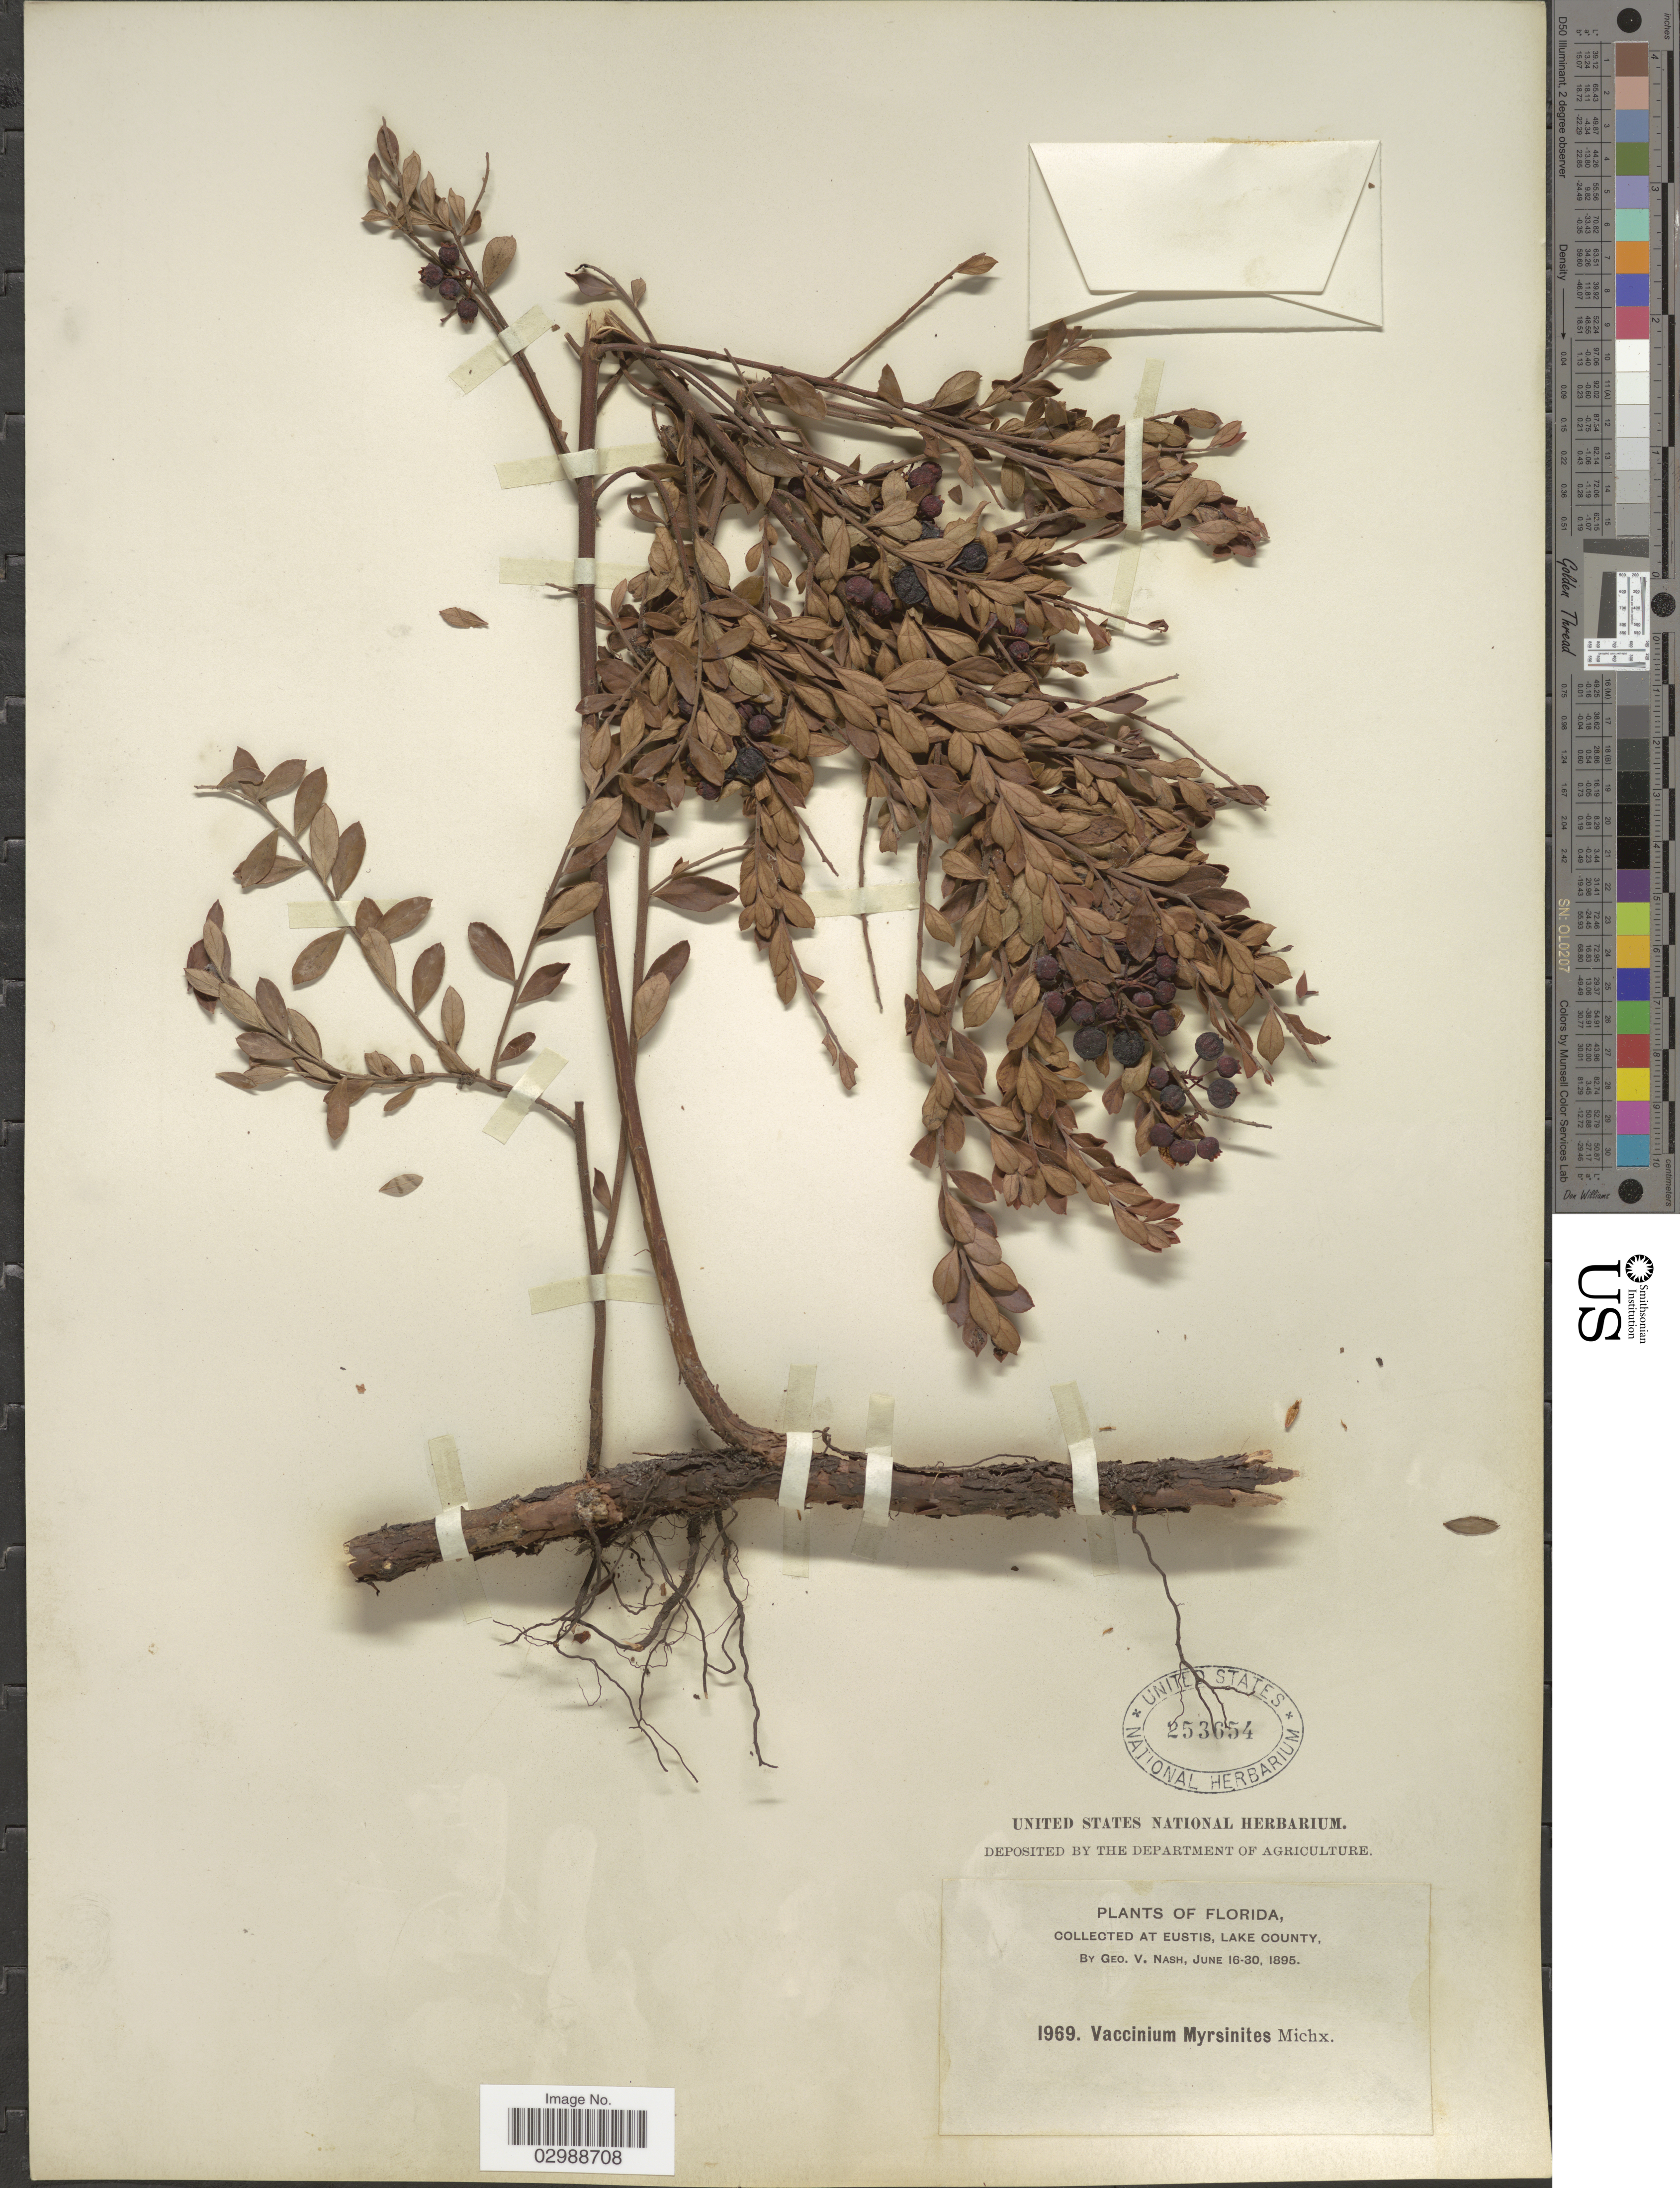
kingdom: Plantae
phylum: Tracheophyta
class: Magnoliopsida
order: Ericales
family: Ericaceae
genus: Vaccinium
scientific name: Vaccinium myrsinites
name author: Lam.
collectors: G. V. Nash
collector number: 1969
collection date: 1895-06-16/1895-06-30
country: United States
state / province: Florida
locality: At Eustis, Lake County.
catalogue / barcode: US 253654